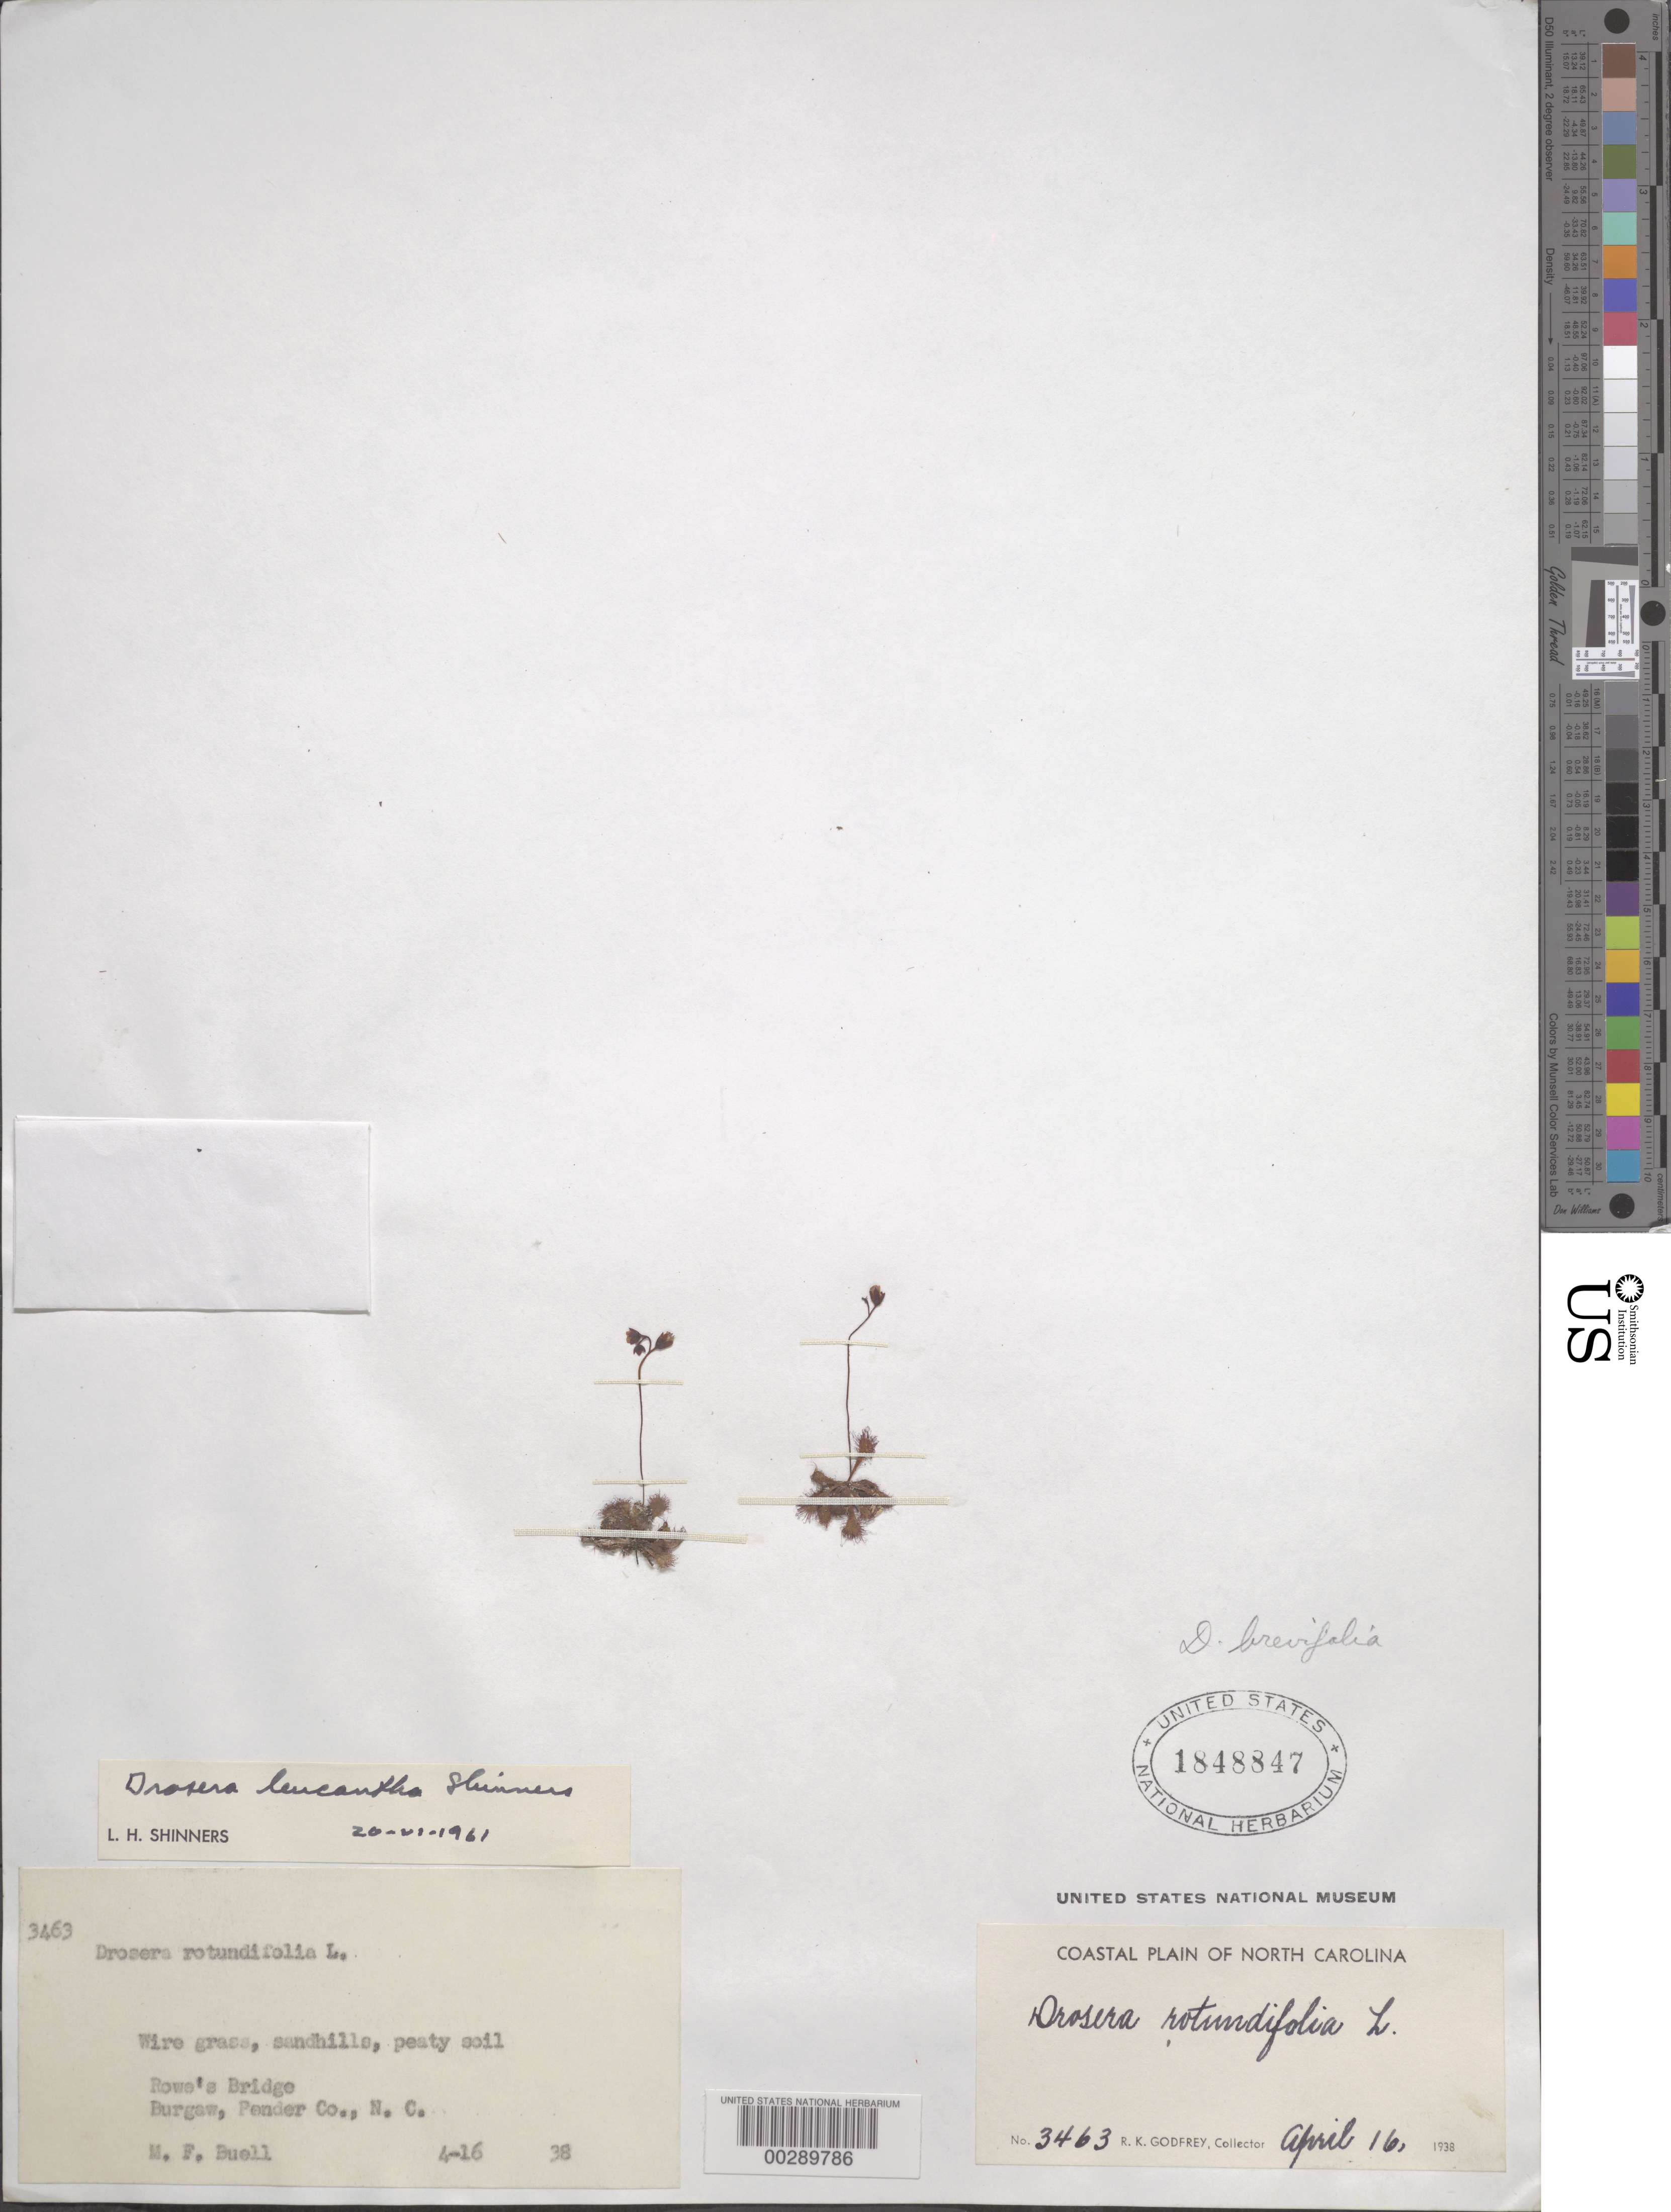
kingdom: Plantae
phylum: Tracheophyta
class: Magnoliopsida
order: Caryophyllales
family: Droseraceae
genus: Drosera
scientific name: Drosera leucantha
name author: Shinners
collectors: R. K. Godfrey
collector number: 3463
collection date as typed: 16 Apr 1938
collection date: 1938-04-16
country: United States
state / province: North Carolina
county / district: Pender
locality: Rowe's Bridge, Burgaw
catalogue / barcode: US 1848847